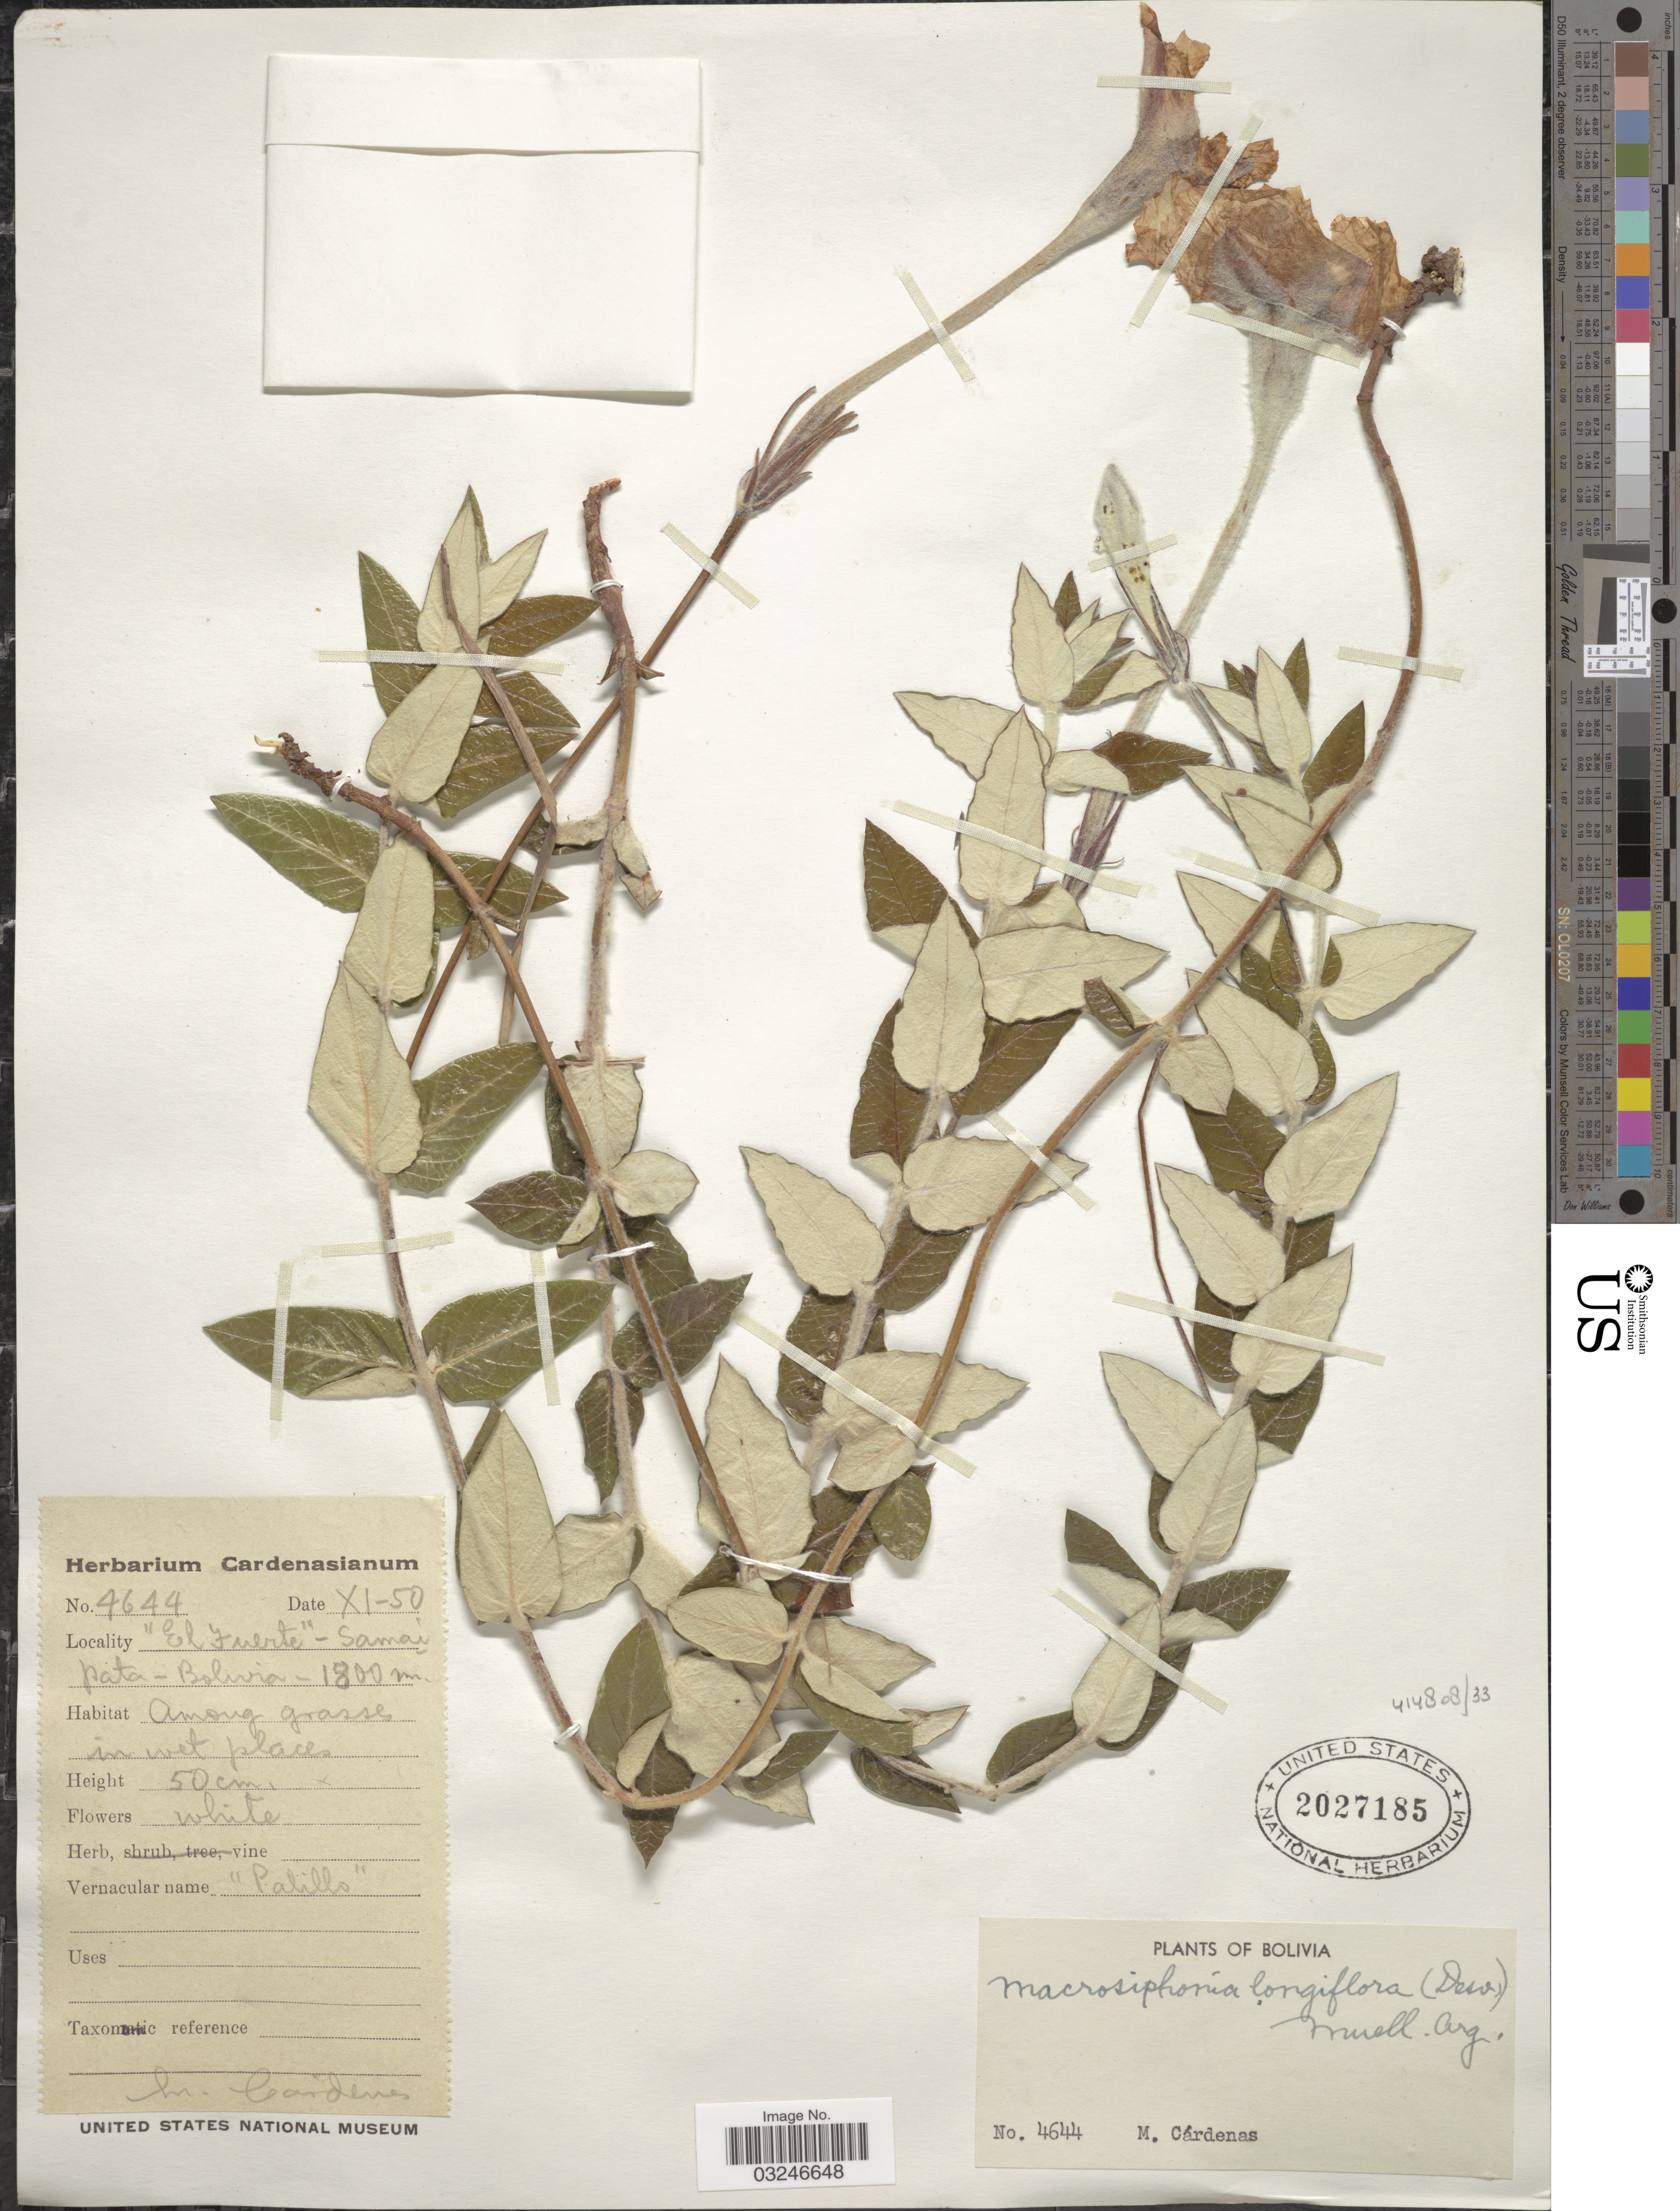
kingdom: Plantae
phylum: Tracheophyta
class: Magnoliopsida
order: Gentianales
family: Apocynaceae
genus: Macrosiphonia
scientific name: Macrosiphonia longiflora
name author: (Desf.) Müll. Arg.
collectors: M. Cárdenas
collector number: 4644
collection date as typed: Transcribed d/m/y: /11/50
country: Bolivia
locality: El Fuerte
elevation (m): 1800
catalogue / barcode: US 2027185